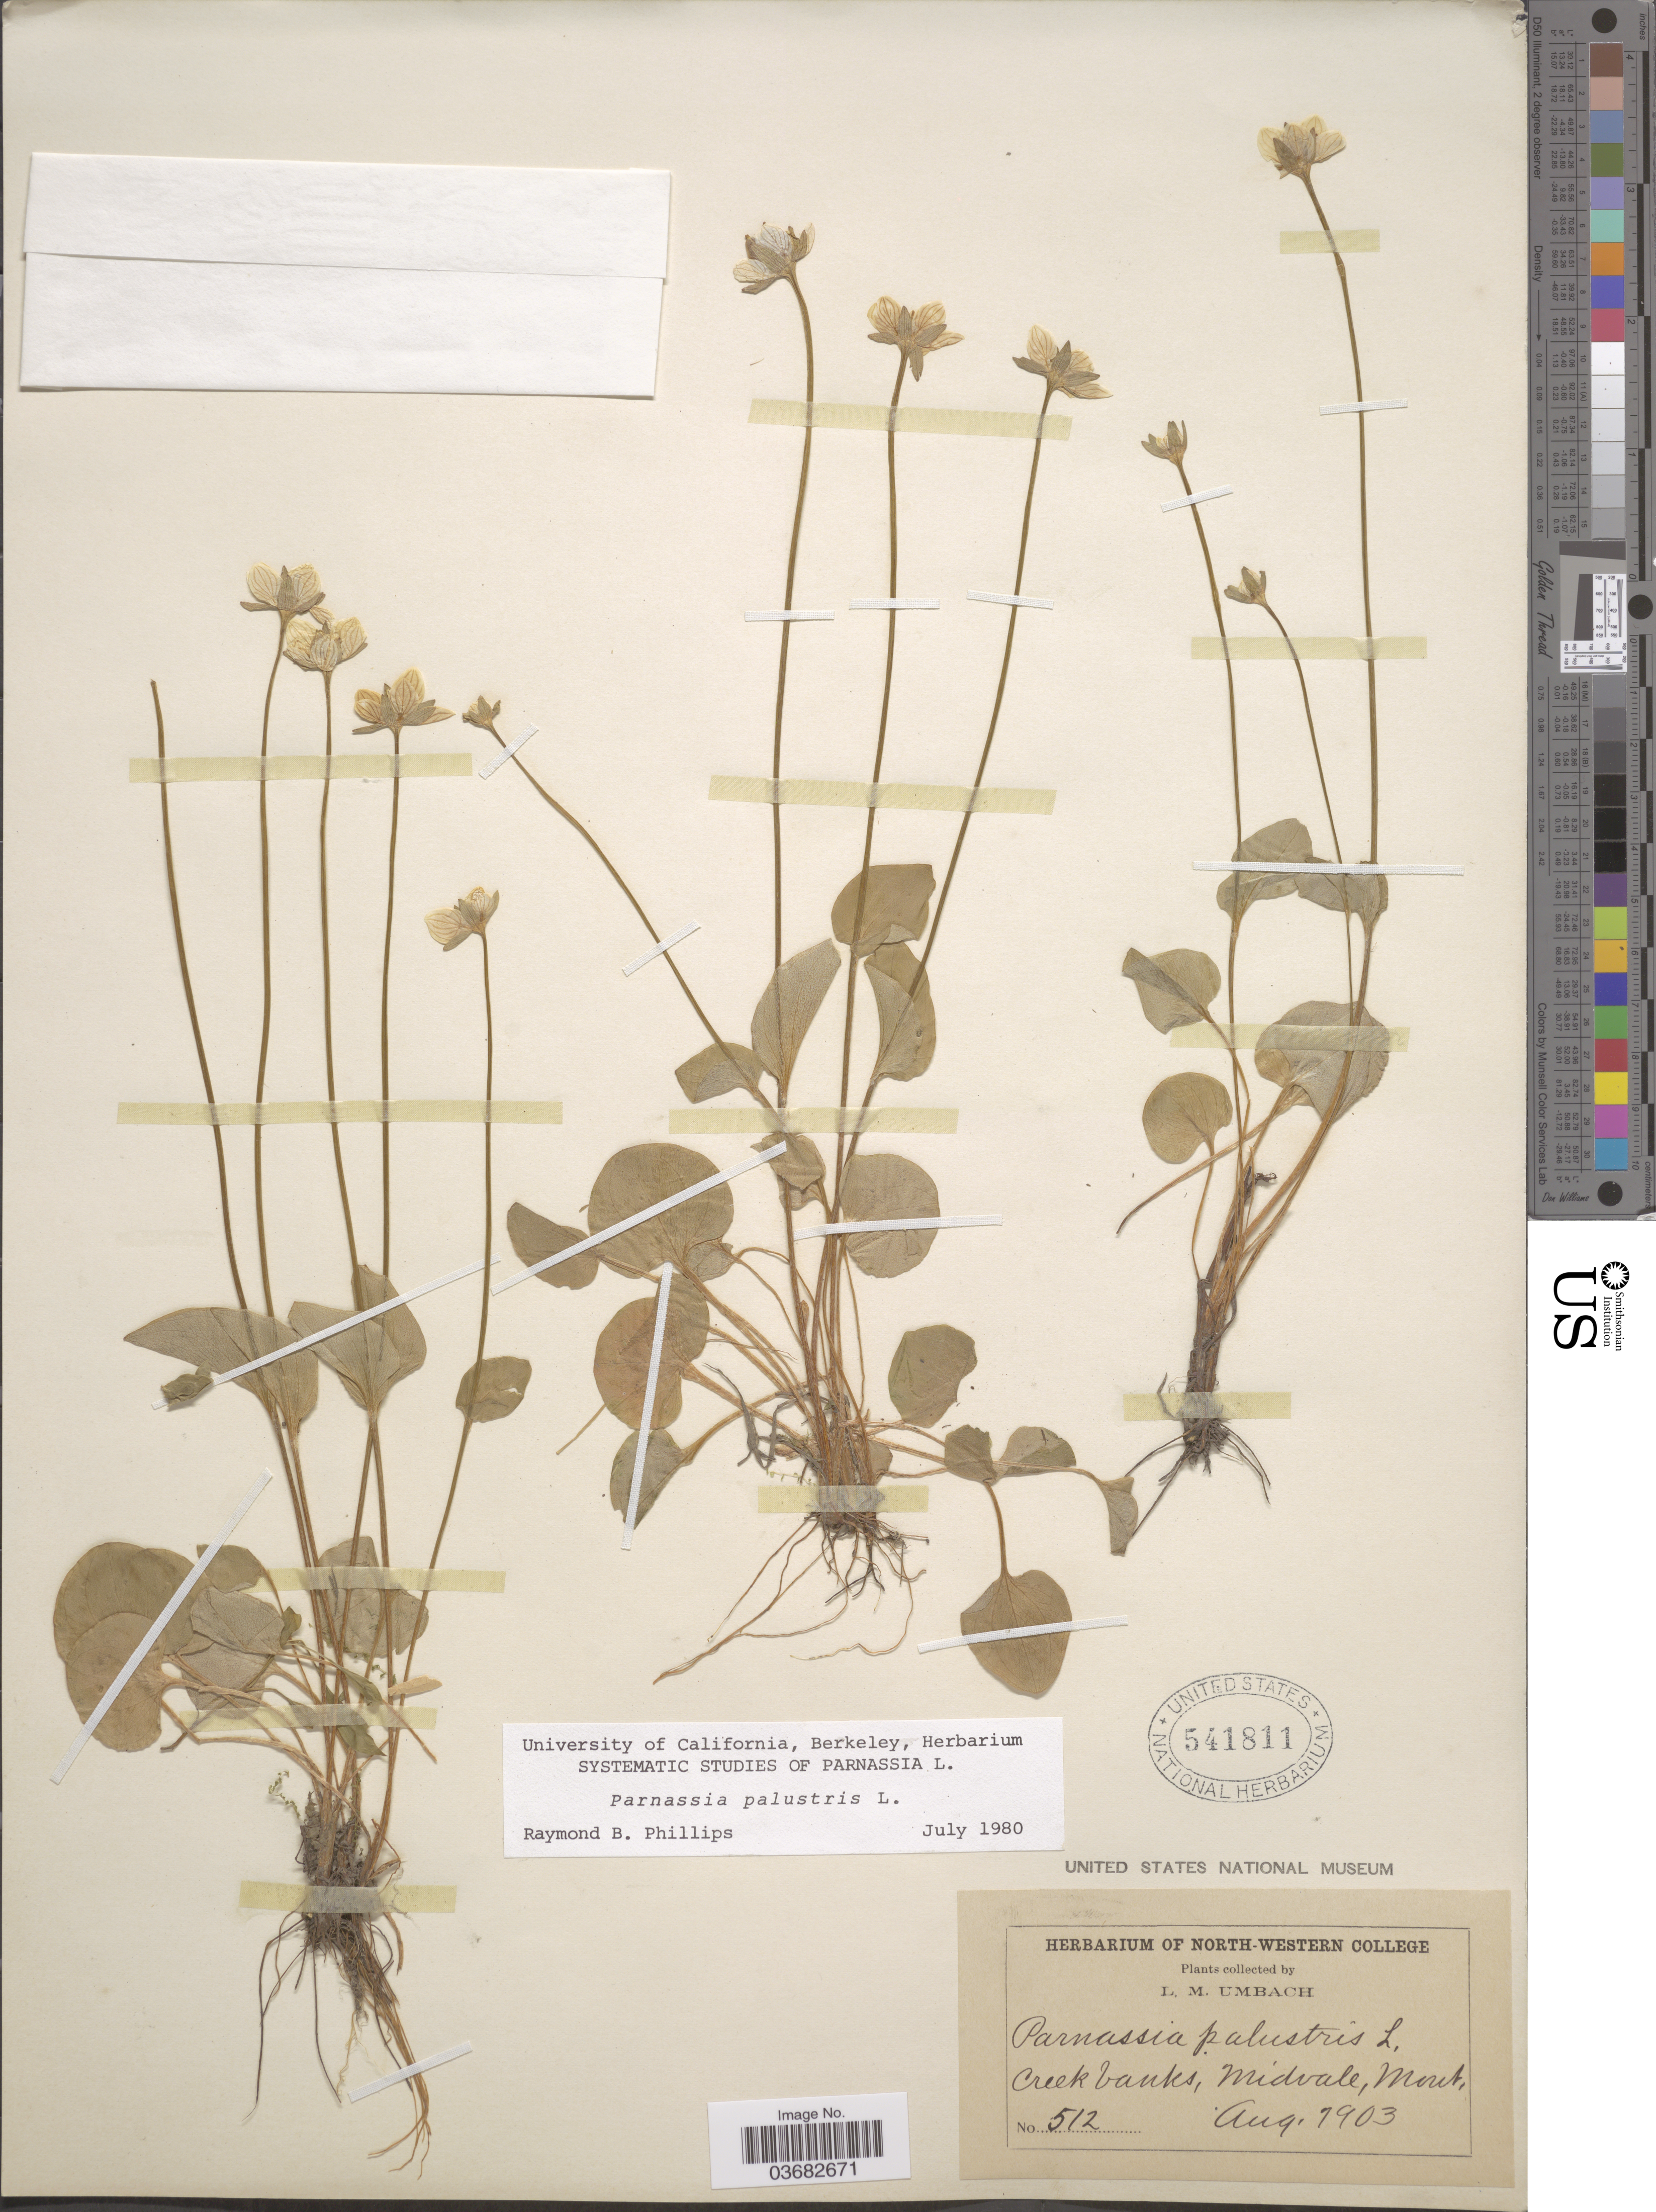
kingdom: Plantae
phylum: Tracheophyta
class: Magnoliopsida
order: Celastrales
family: Parnassiaceae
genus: Parnassia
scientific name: Parnassia palustris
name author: L.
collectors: L. M. Umbach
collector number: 512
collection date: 1903-08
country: United States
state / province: Montana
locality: Creek banks, Midvale.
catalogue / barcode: US 541811